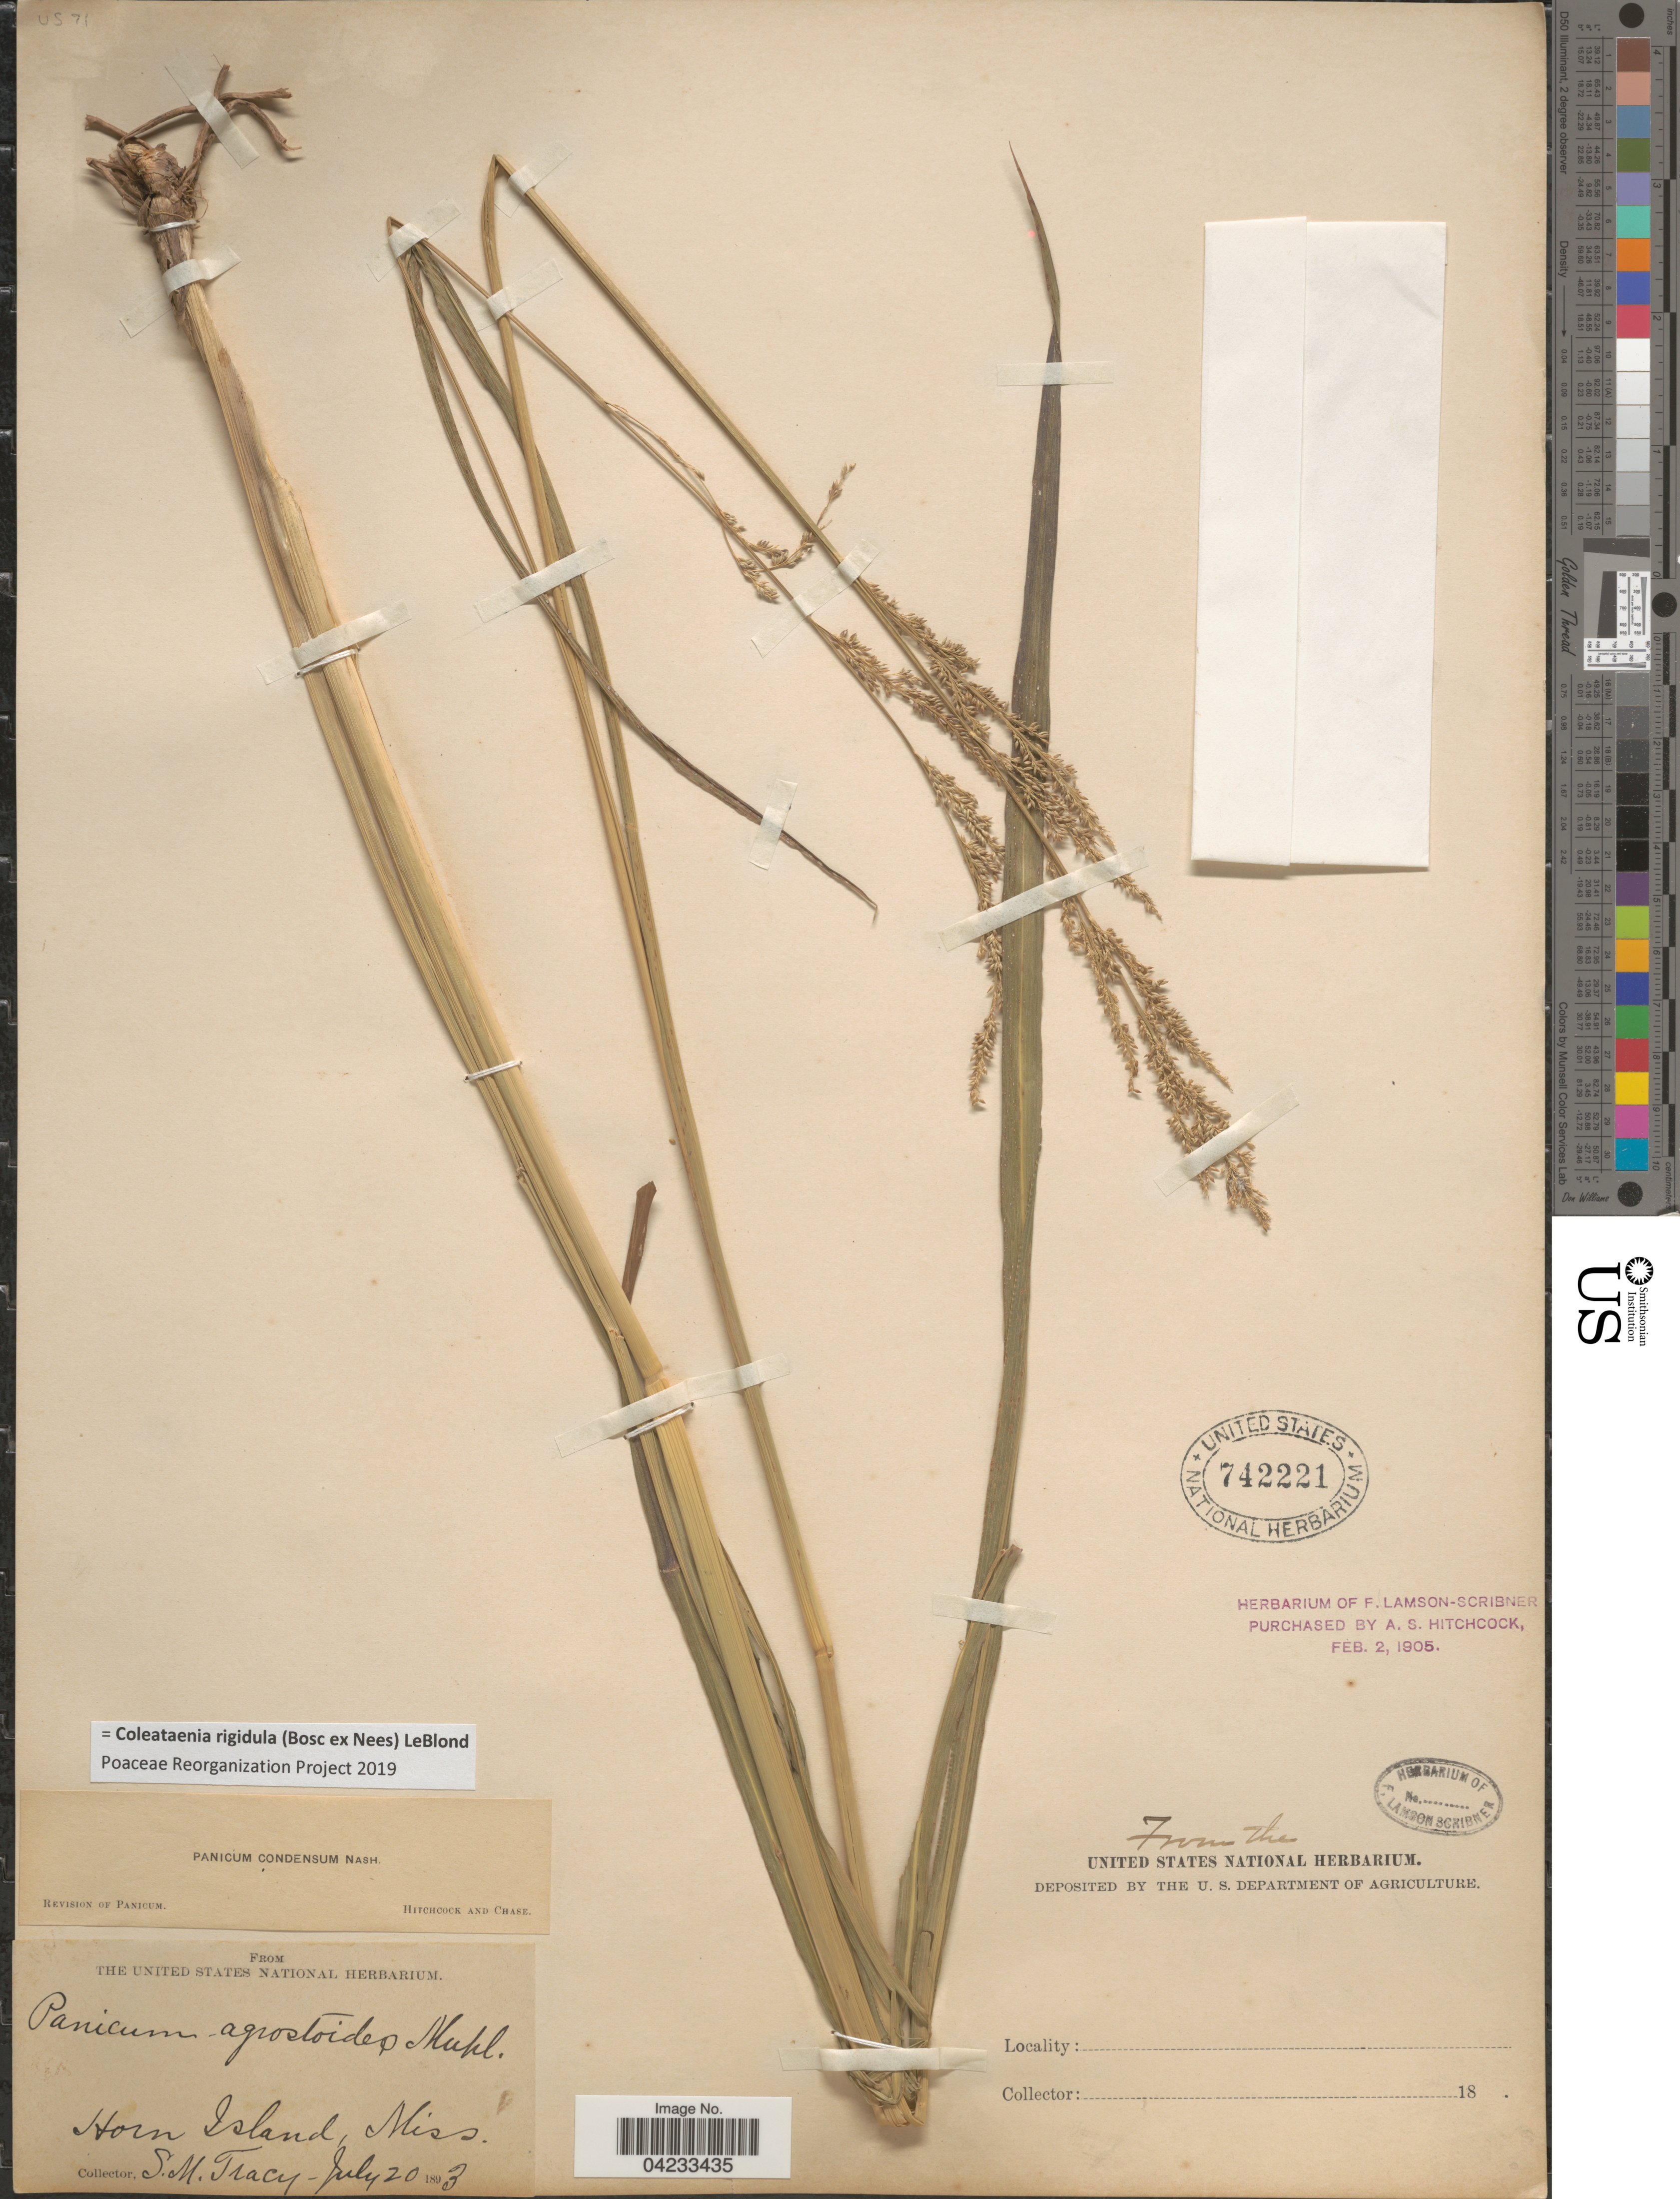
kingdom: Plantae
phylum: Tracheophyta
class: Liliopsida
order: Poales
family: Poaceae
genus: Coleataenia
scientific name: Coleataenia rigidula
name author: (Bosc ex Nees) LeBlond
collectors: S. M. Tracy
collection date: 1893-07-20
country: United States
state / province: Mississippi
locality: Horn Island.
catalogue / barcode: US 742221